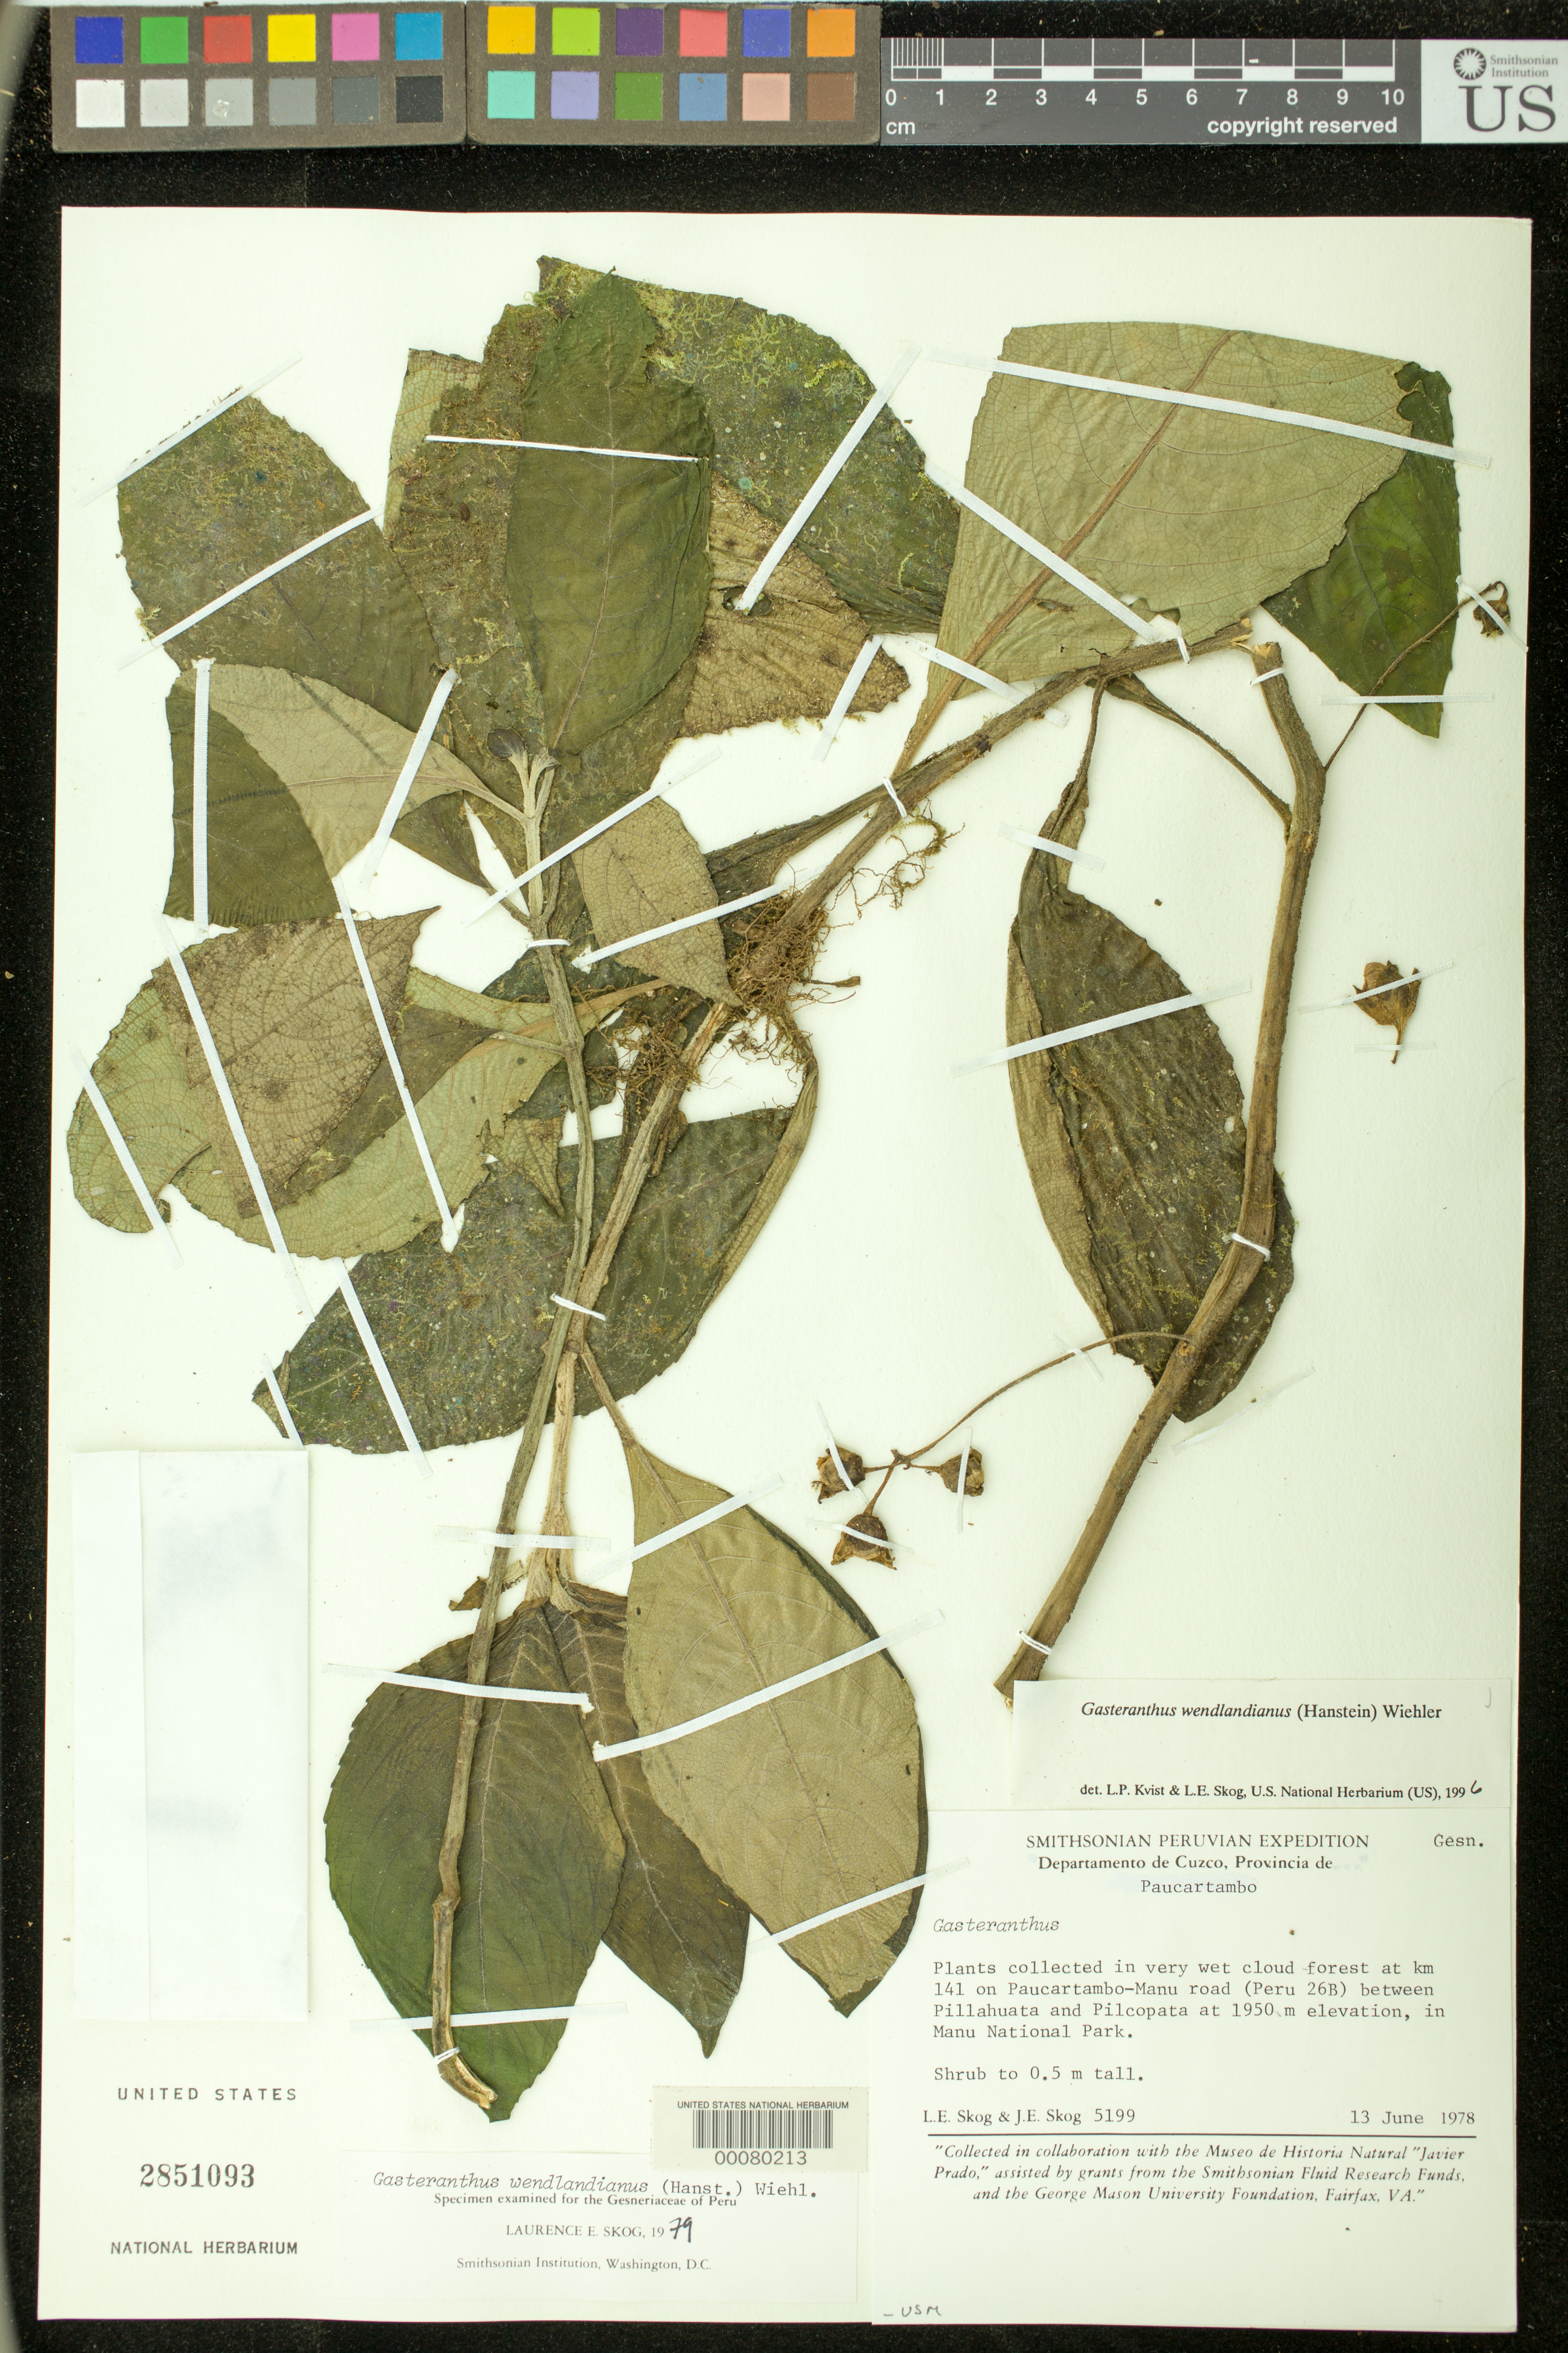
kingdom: Plantae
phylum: Tracheophyta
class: Magnoliopsida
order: Lamiales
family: Gesneriaceae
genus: Gasteranthus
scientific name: Gasteranthus wendlandianus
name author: (Hanst.) Wiehler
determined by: Skog, Laurence E.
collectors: L. E. Skog & J. E. Skog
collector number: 5199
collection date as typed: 13 Jun 1978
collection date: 1978-06-13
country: Peru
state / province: Cusco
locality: Prov. Paucartambo; at km 164 on Paucartambo - Manu road (Peru 26B), between Pillahuata and Pilcopata, in Manu National Park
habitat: In very wet cloud forest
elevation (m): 1950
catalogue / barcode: US 2851093